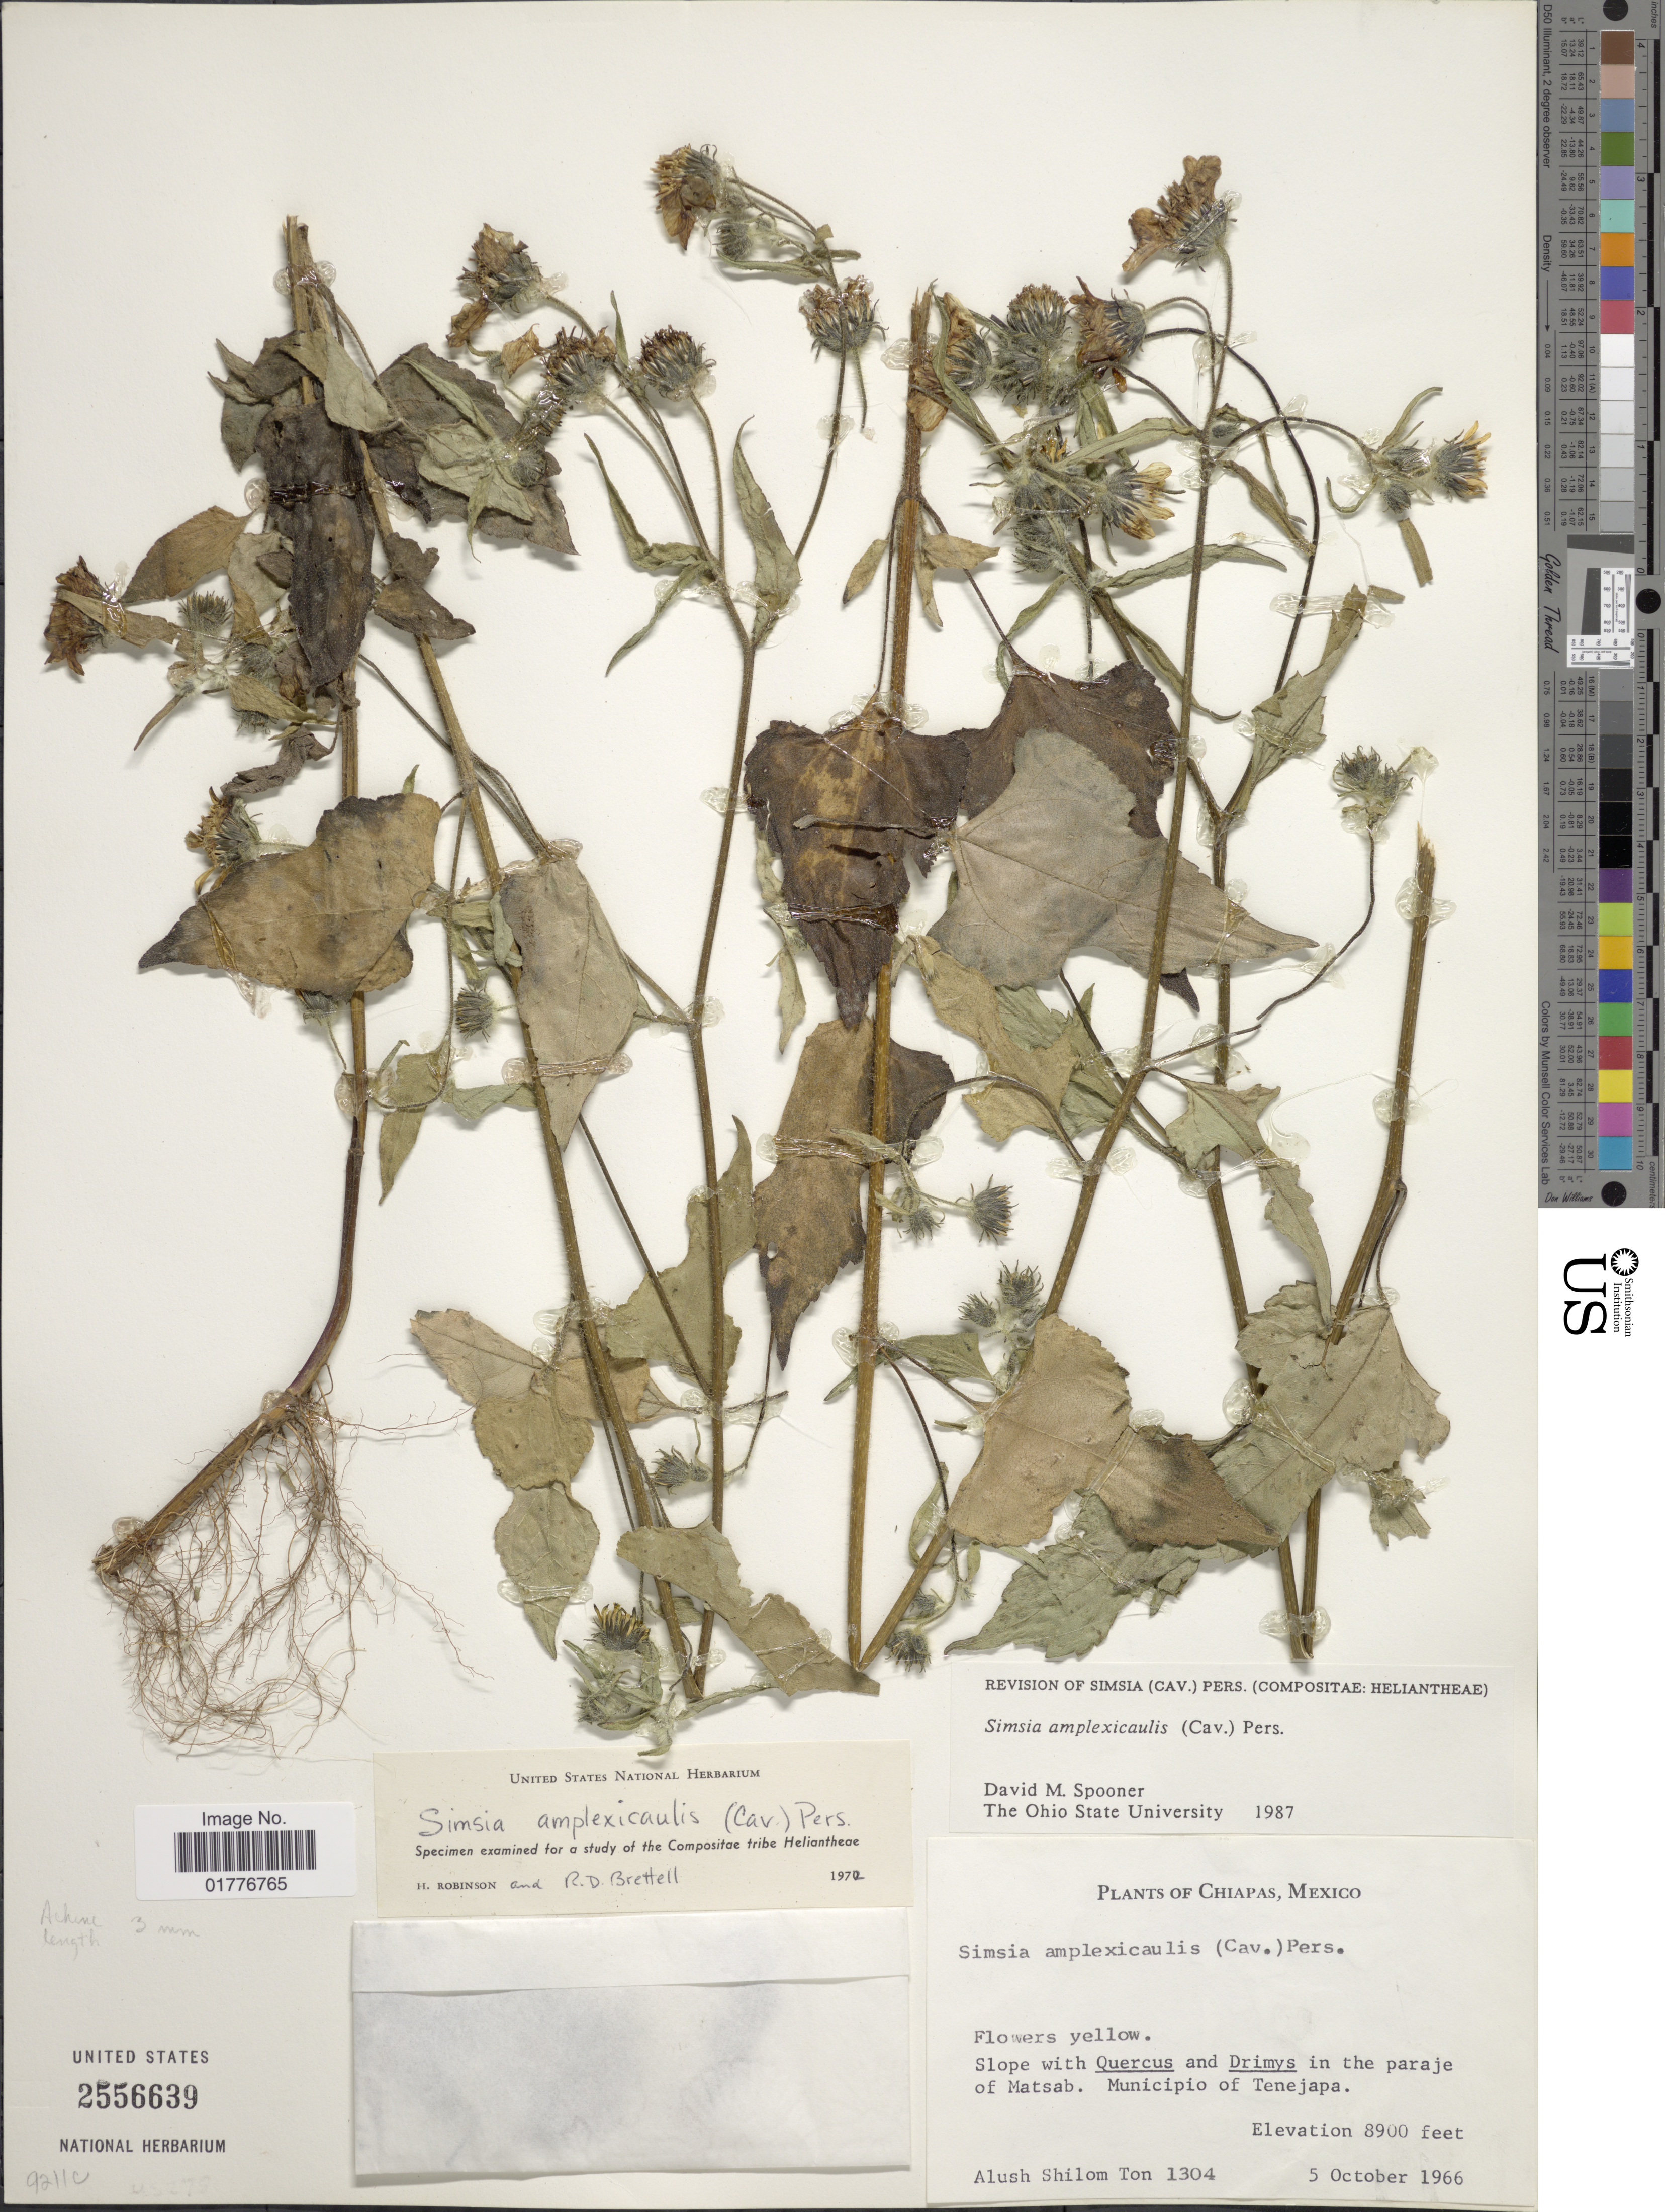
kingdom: Plantae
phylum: Tracheophyta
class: Magnoliopsida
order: Asterales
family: Asteraceae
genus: Simsia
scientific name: Simsia amplexicaulis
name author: (Cav.) Pers.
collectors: A. M. Ton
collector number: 1304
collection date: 1966-10-05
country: Mexico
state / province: Chiapas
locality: In the paraje of Matsab. Municipio of Tenejapa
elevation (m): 2713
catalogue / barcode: US 2556639